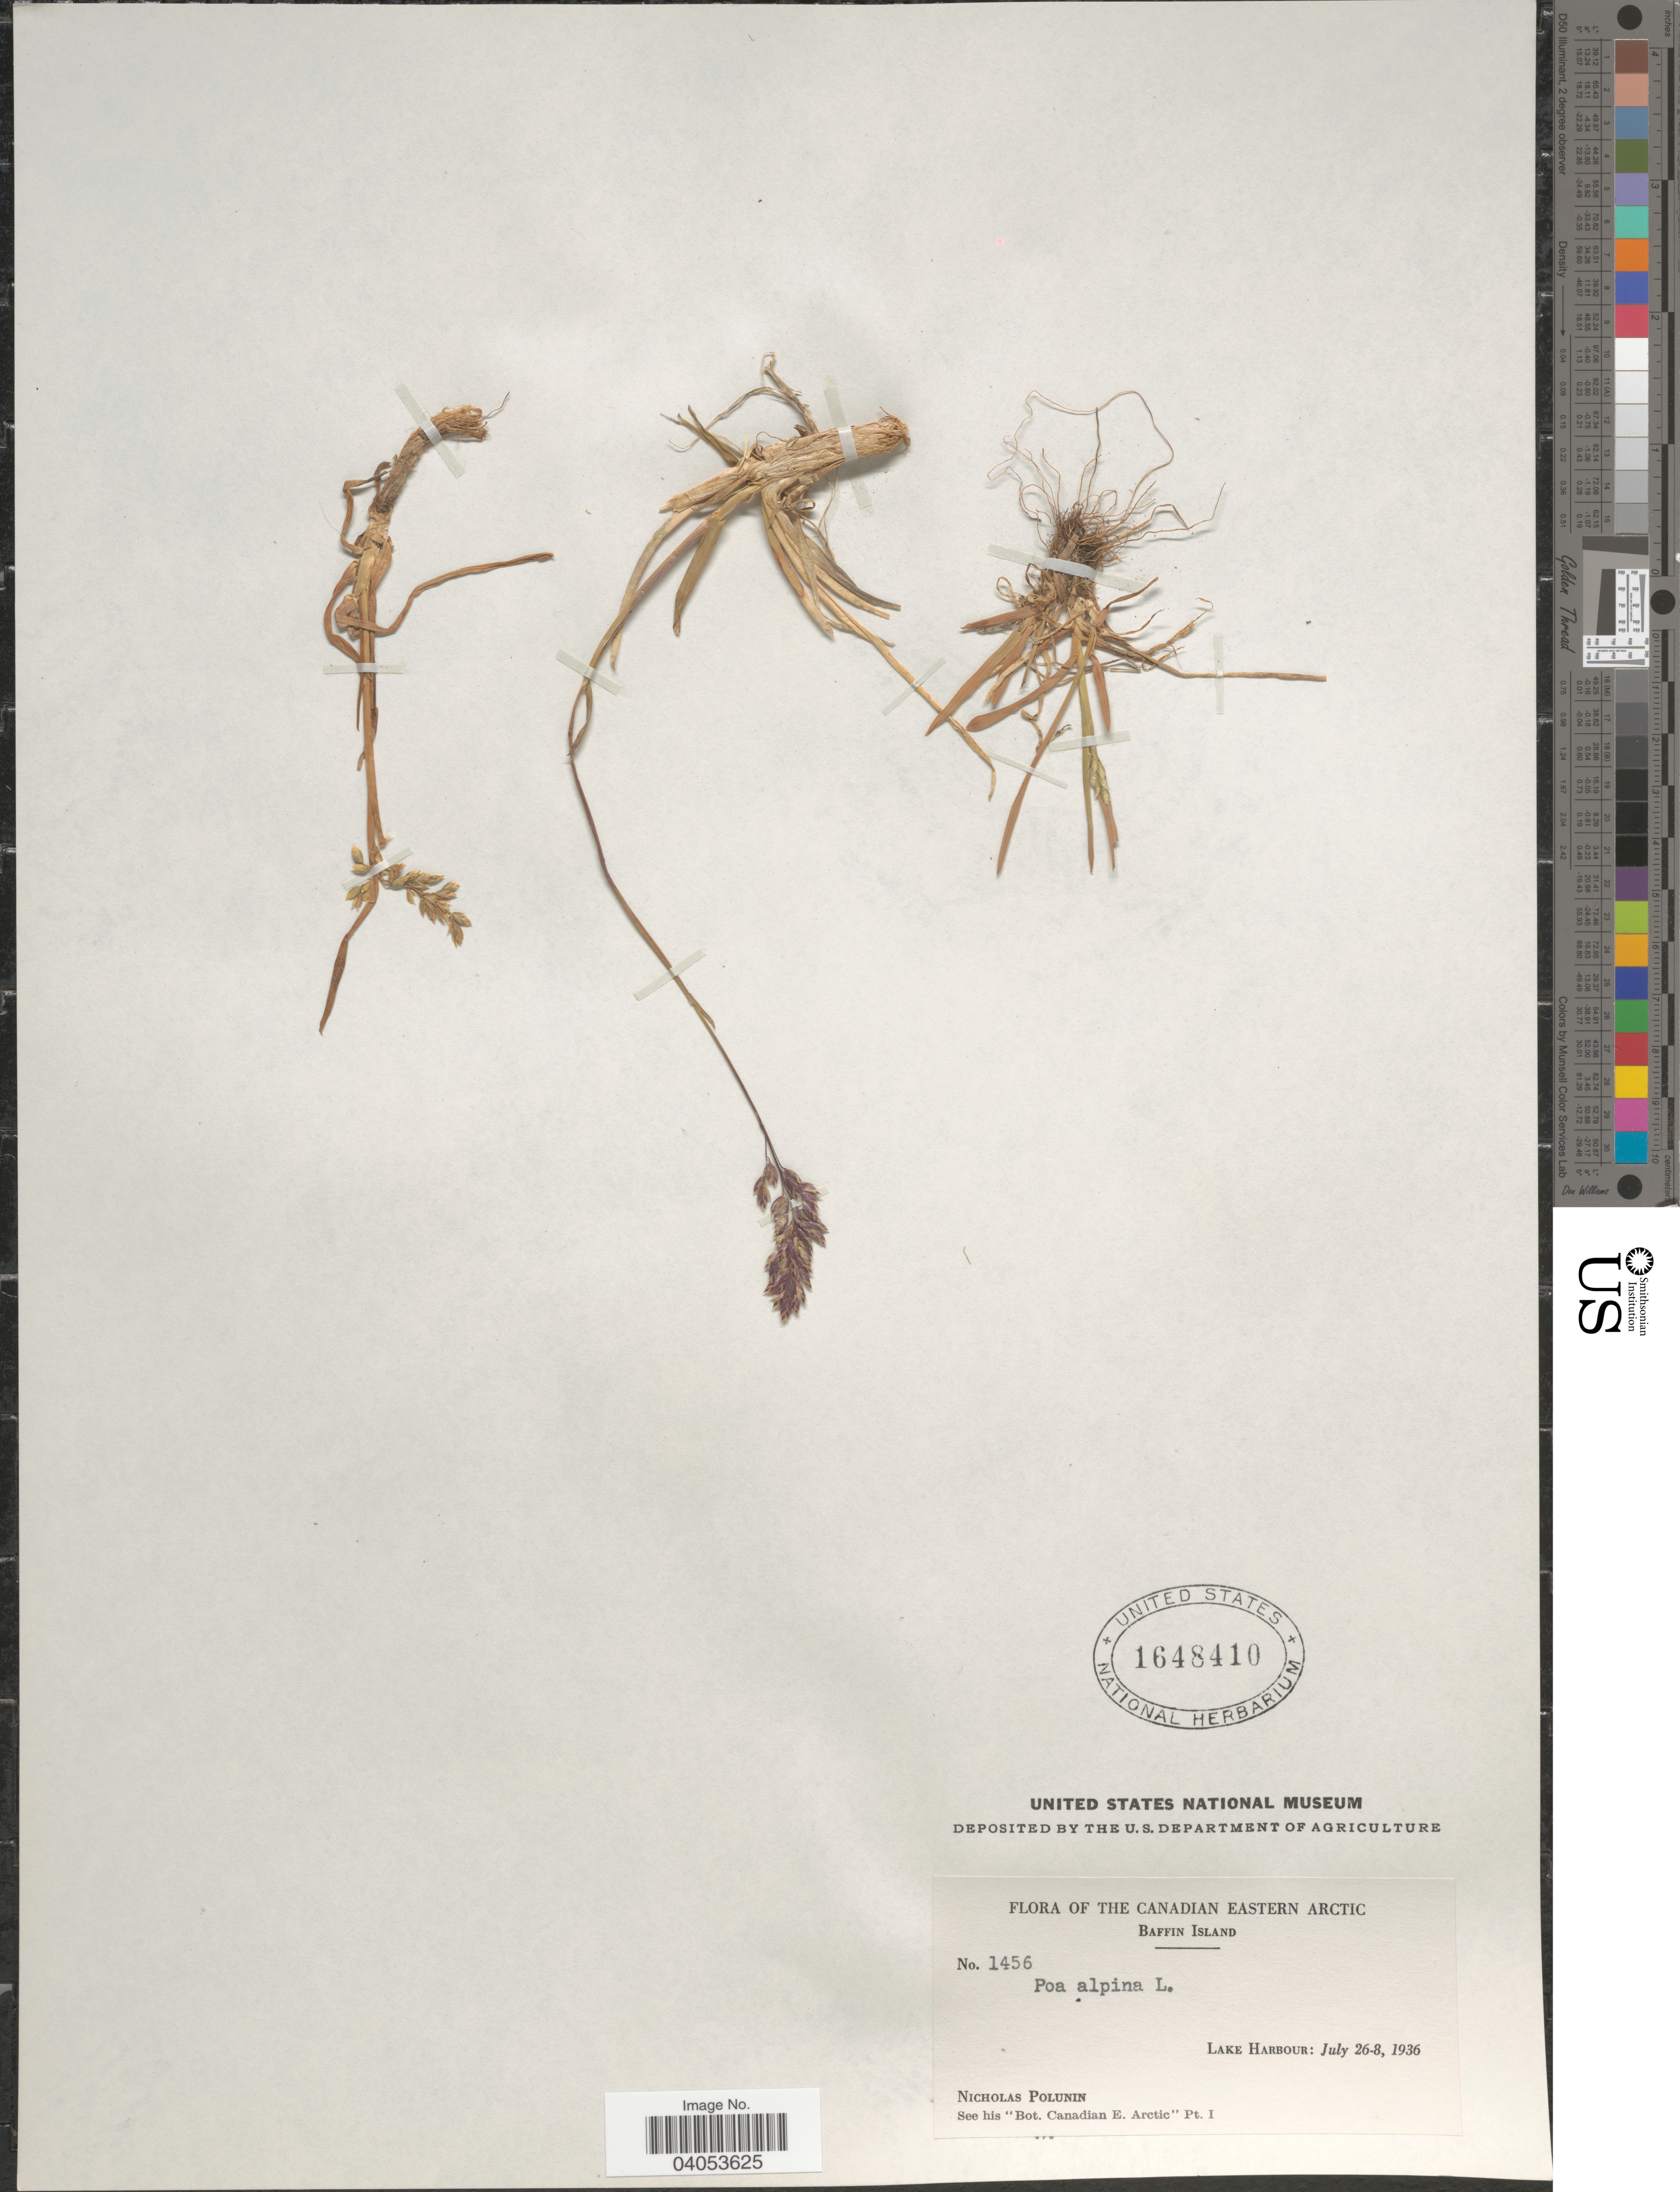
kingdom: Plantae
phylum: Tracheophyta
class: Liliopsida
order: Poales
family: Poaceae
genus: Poa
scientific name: Poa alpina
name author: L.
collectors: N. V. Polunin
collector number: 1456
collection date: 1936-07-26/1936-08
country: Canada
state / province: Nunavut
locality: The Canadian Eastern Arctic. Baffin Island. Lake Harbour.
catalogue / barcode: US 1648410